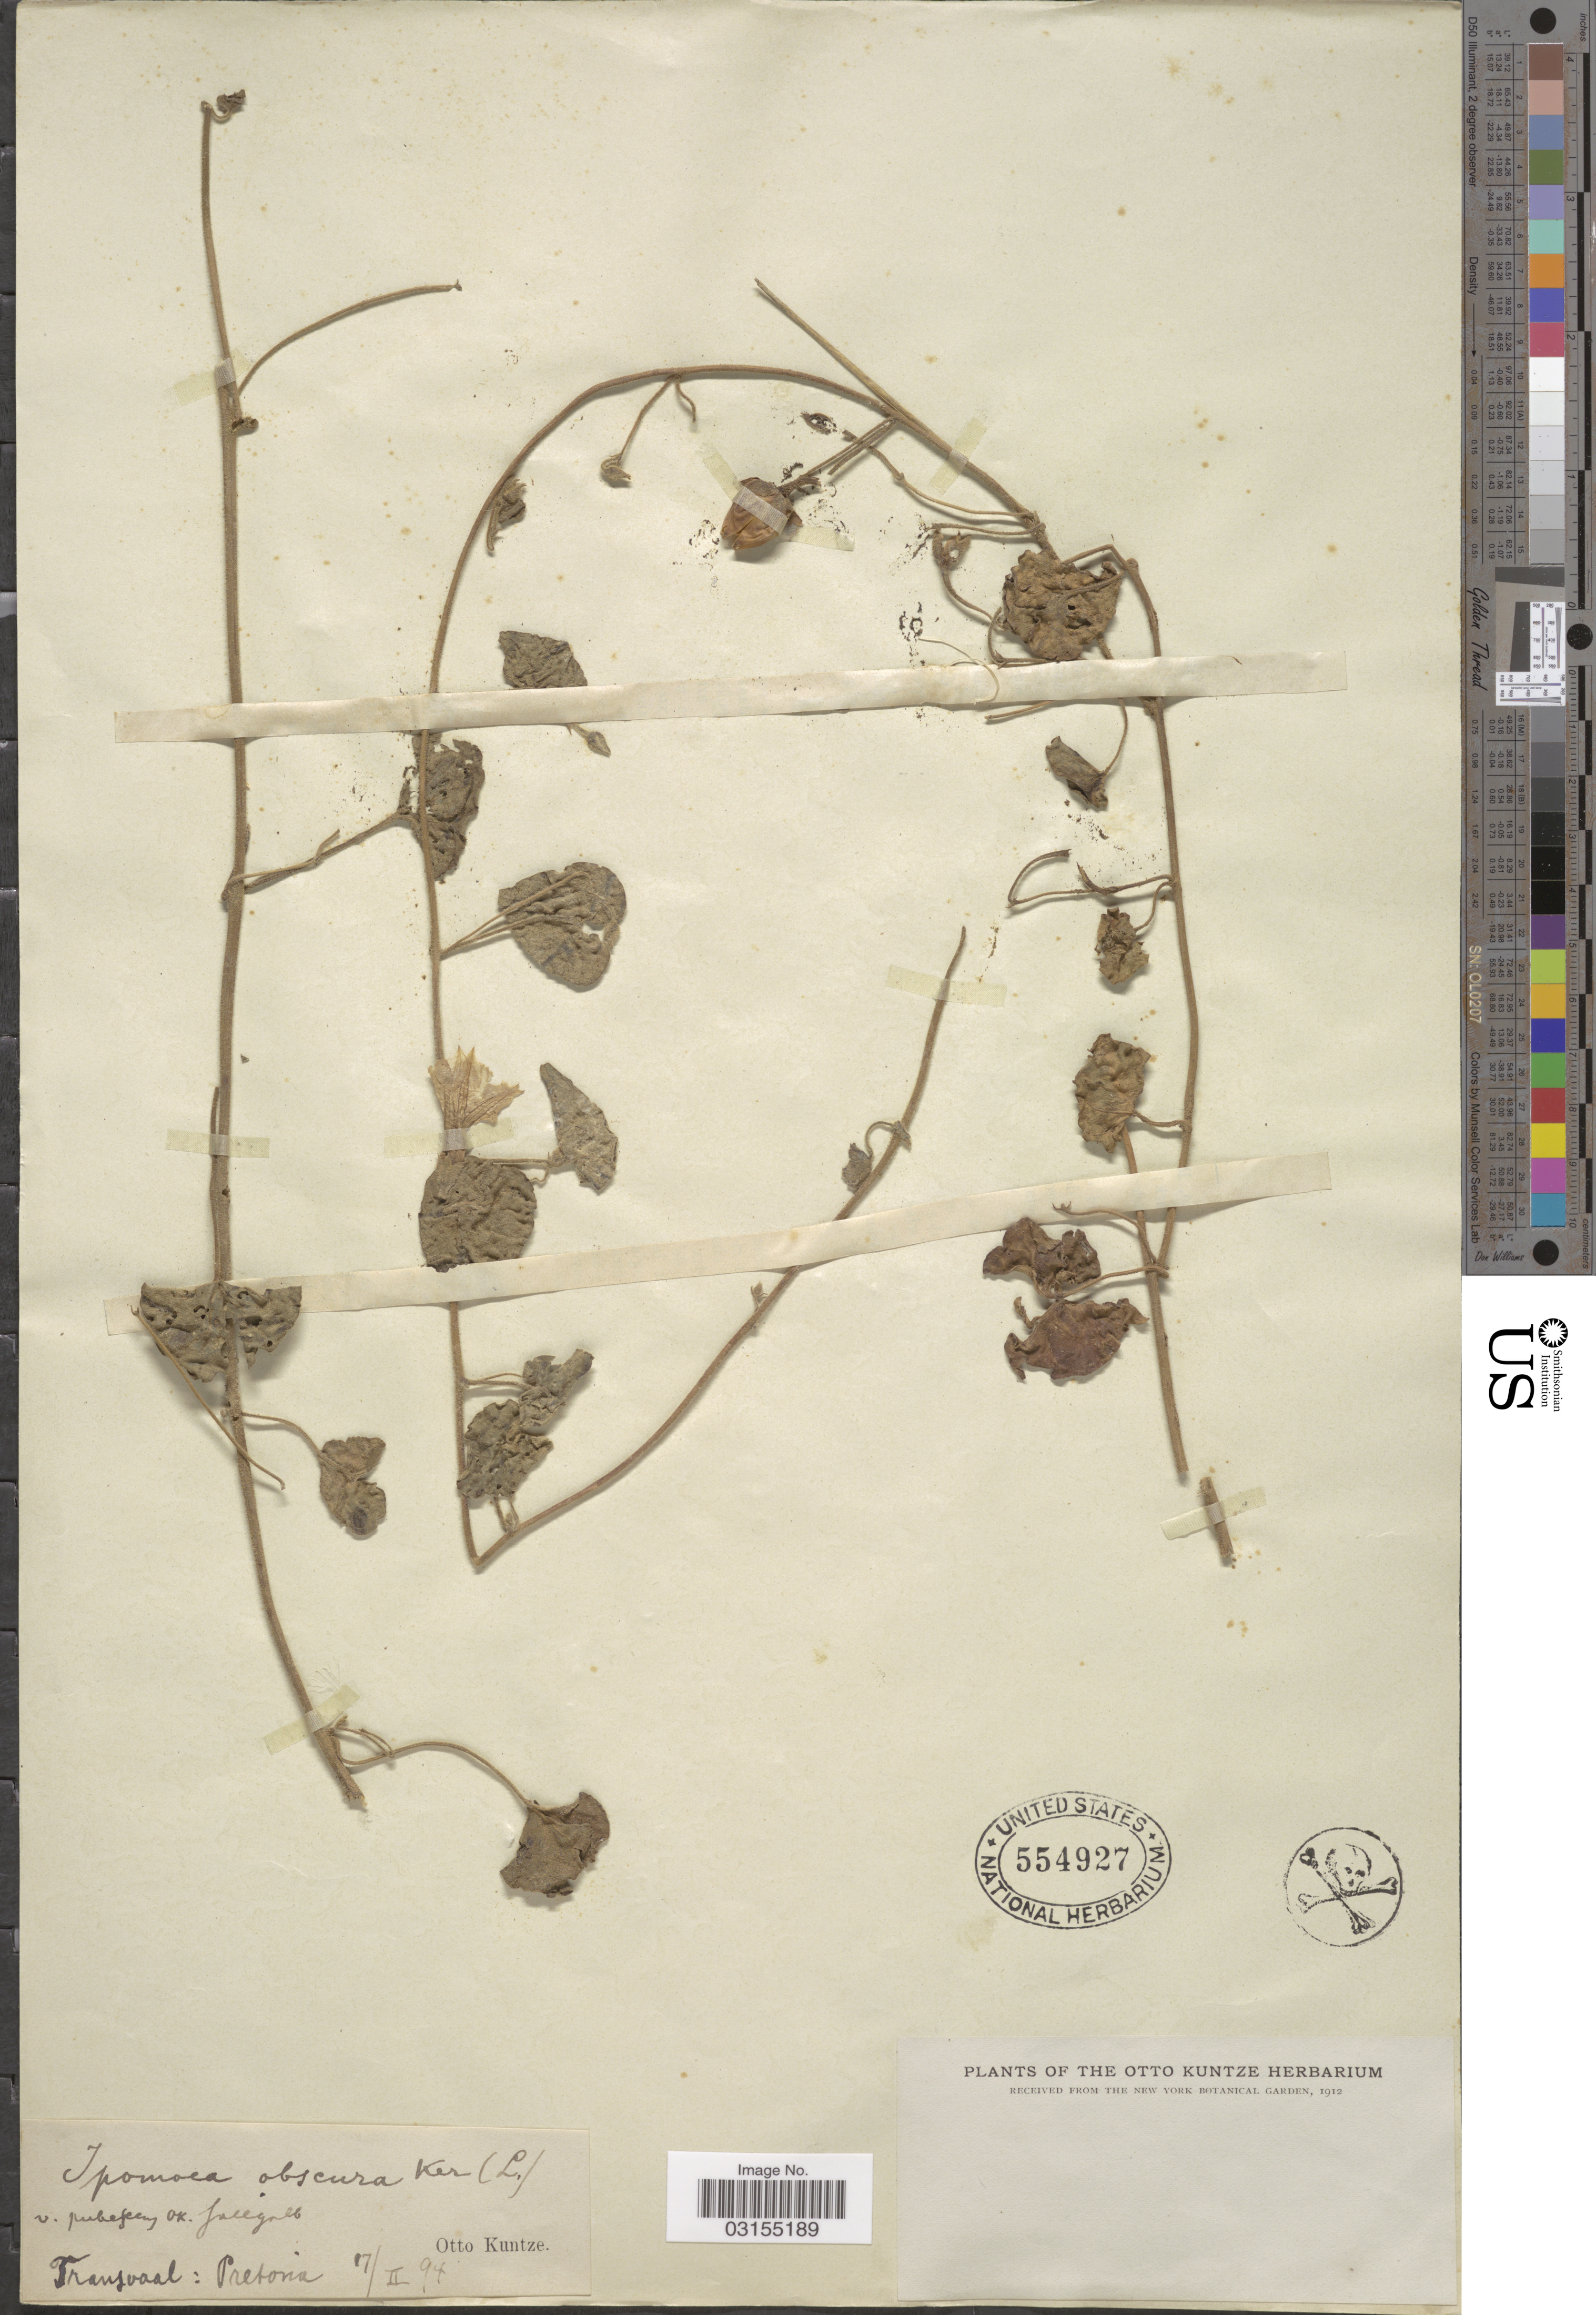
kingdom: Plantae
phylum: Tracheophyta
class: Magnoliopsida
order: Solanales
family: Convolvulaceae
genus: Ipomoea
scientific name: Ipomoea obscura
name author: (L.) Ker Gawl.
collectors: C.E.O. Kuntze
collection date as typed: Transcribed d/m/y: 17/2/94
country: South Africa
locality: Transvaal: Pretoria.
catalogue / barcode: US 554927